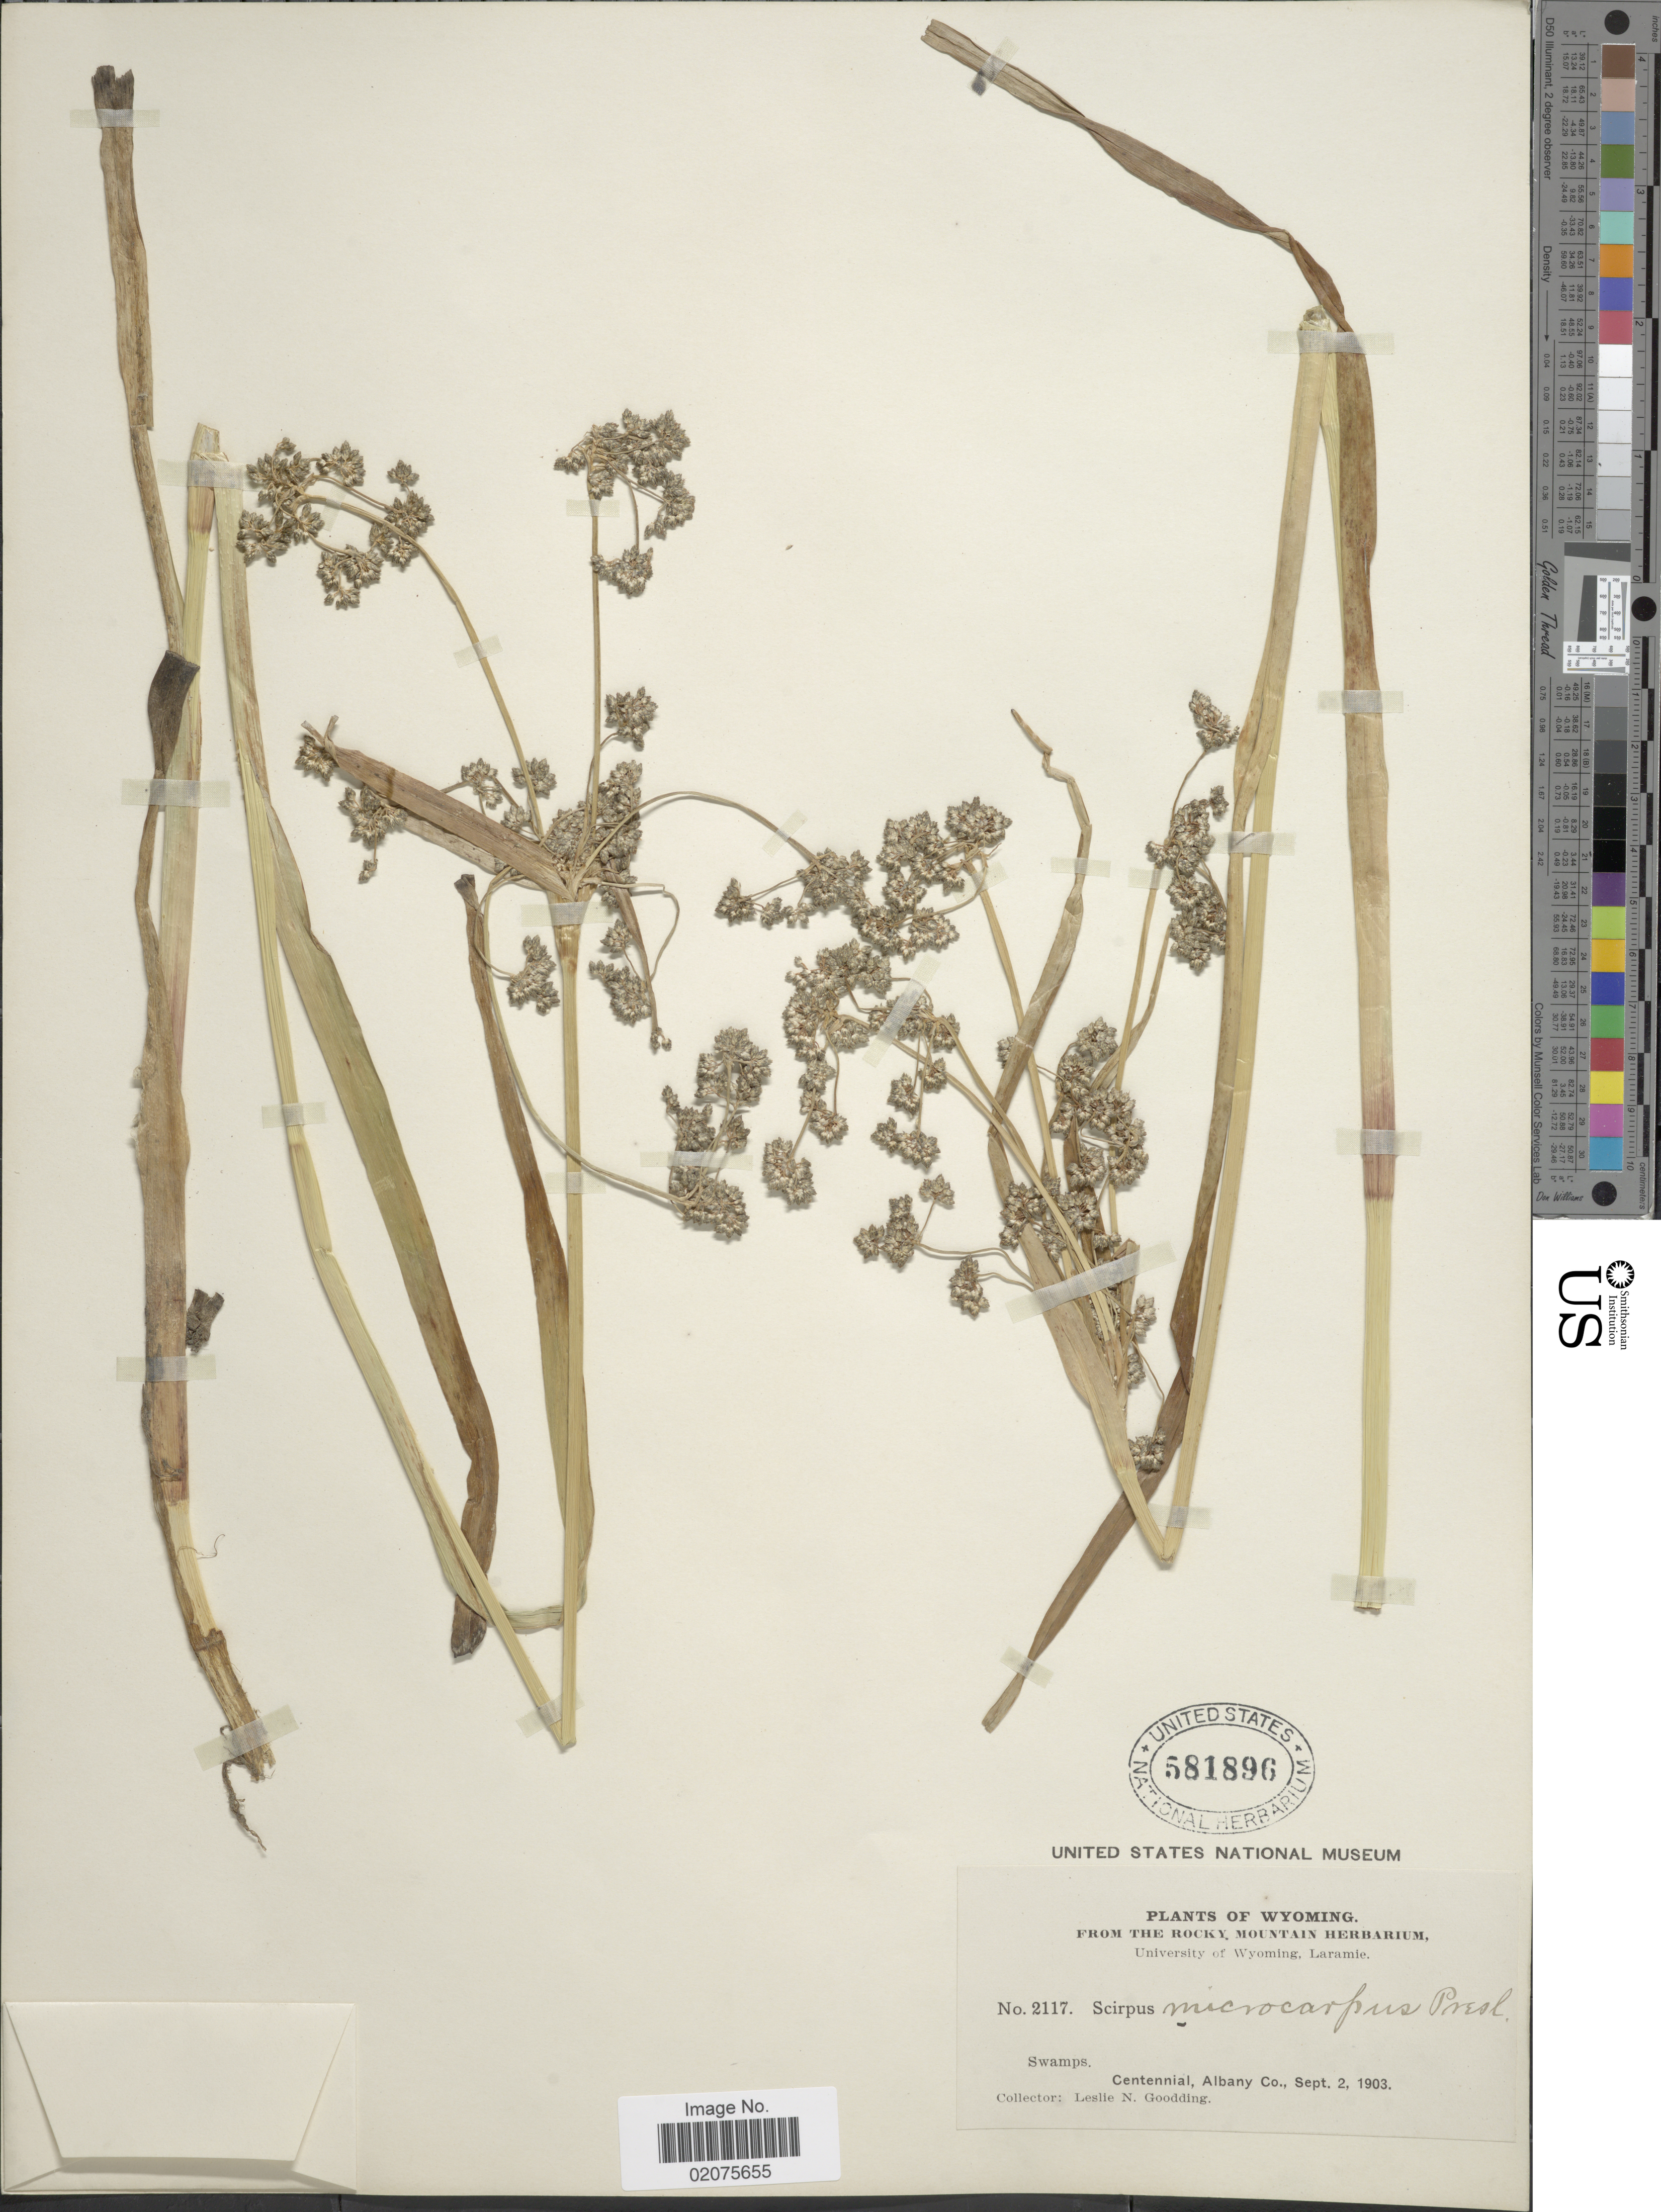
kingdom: Plantae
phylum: Tracheophyta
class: Liliopsida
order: Poales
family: Cyperaceae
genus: Scirpus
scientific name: Scirpus microcarpus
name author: J. Presl & C. Presl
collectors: L. N. Goodding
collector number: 2117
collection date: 1903-09-02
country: United States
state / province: Wyoming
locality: Swamps. Centennial, Albany Co.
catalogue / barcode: US 581896